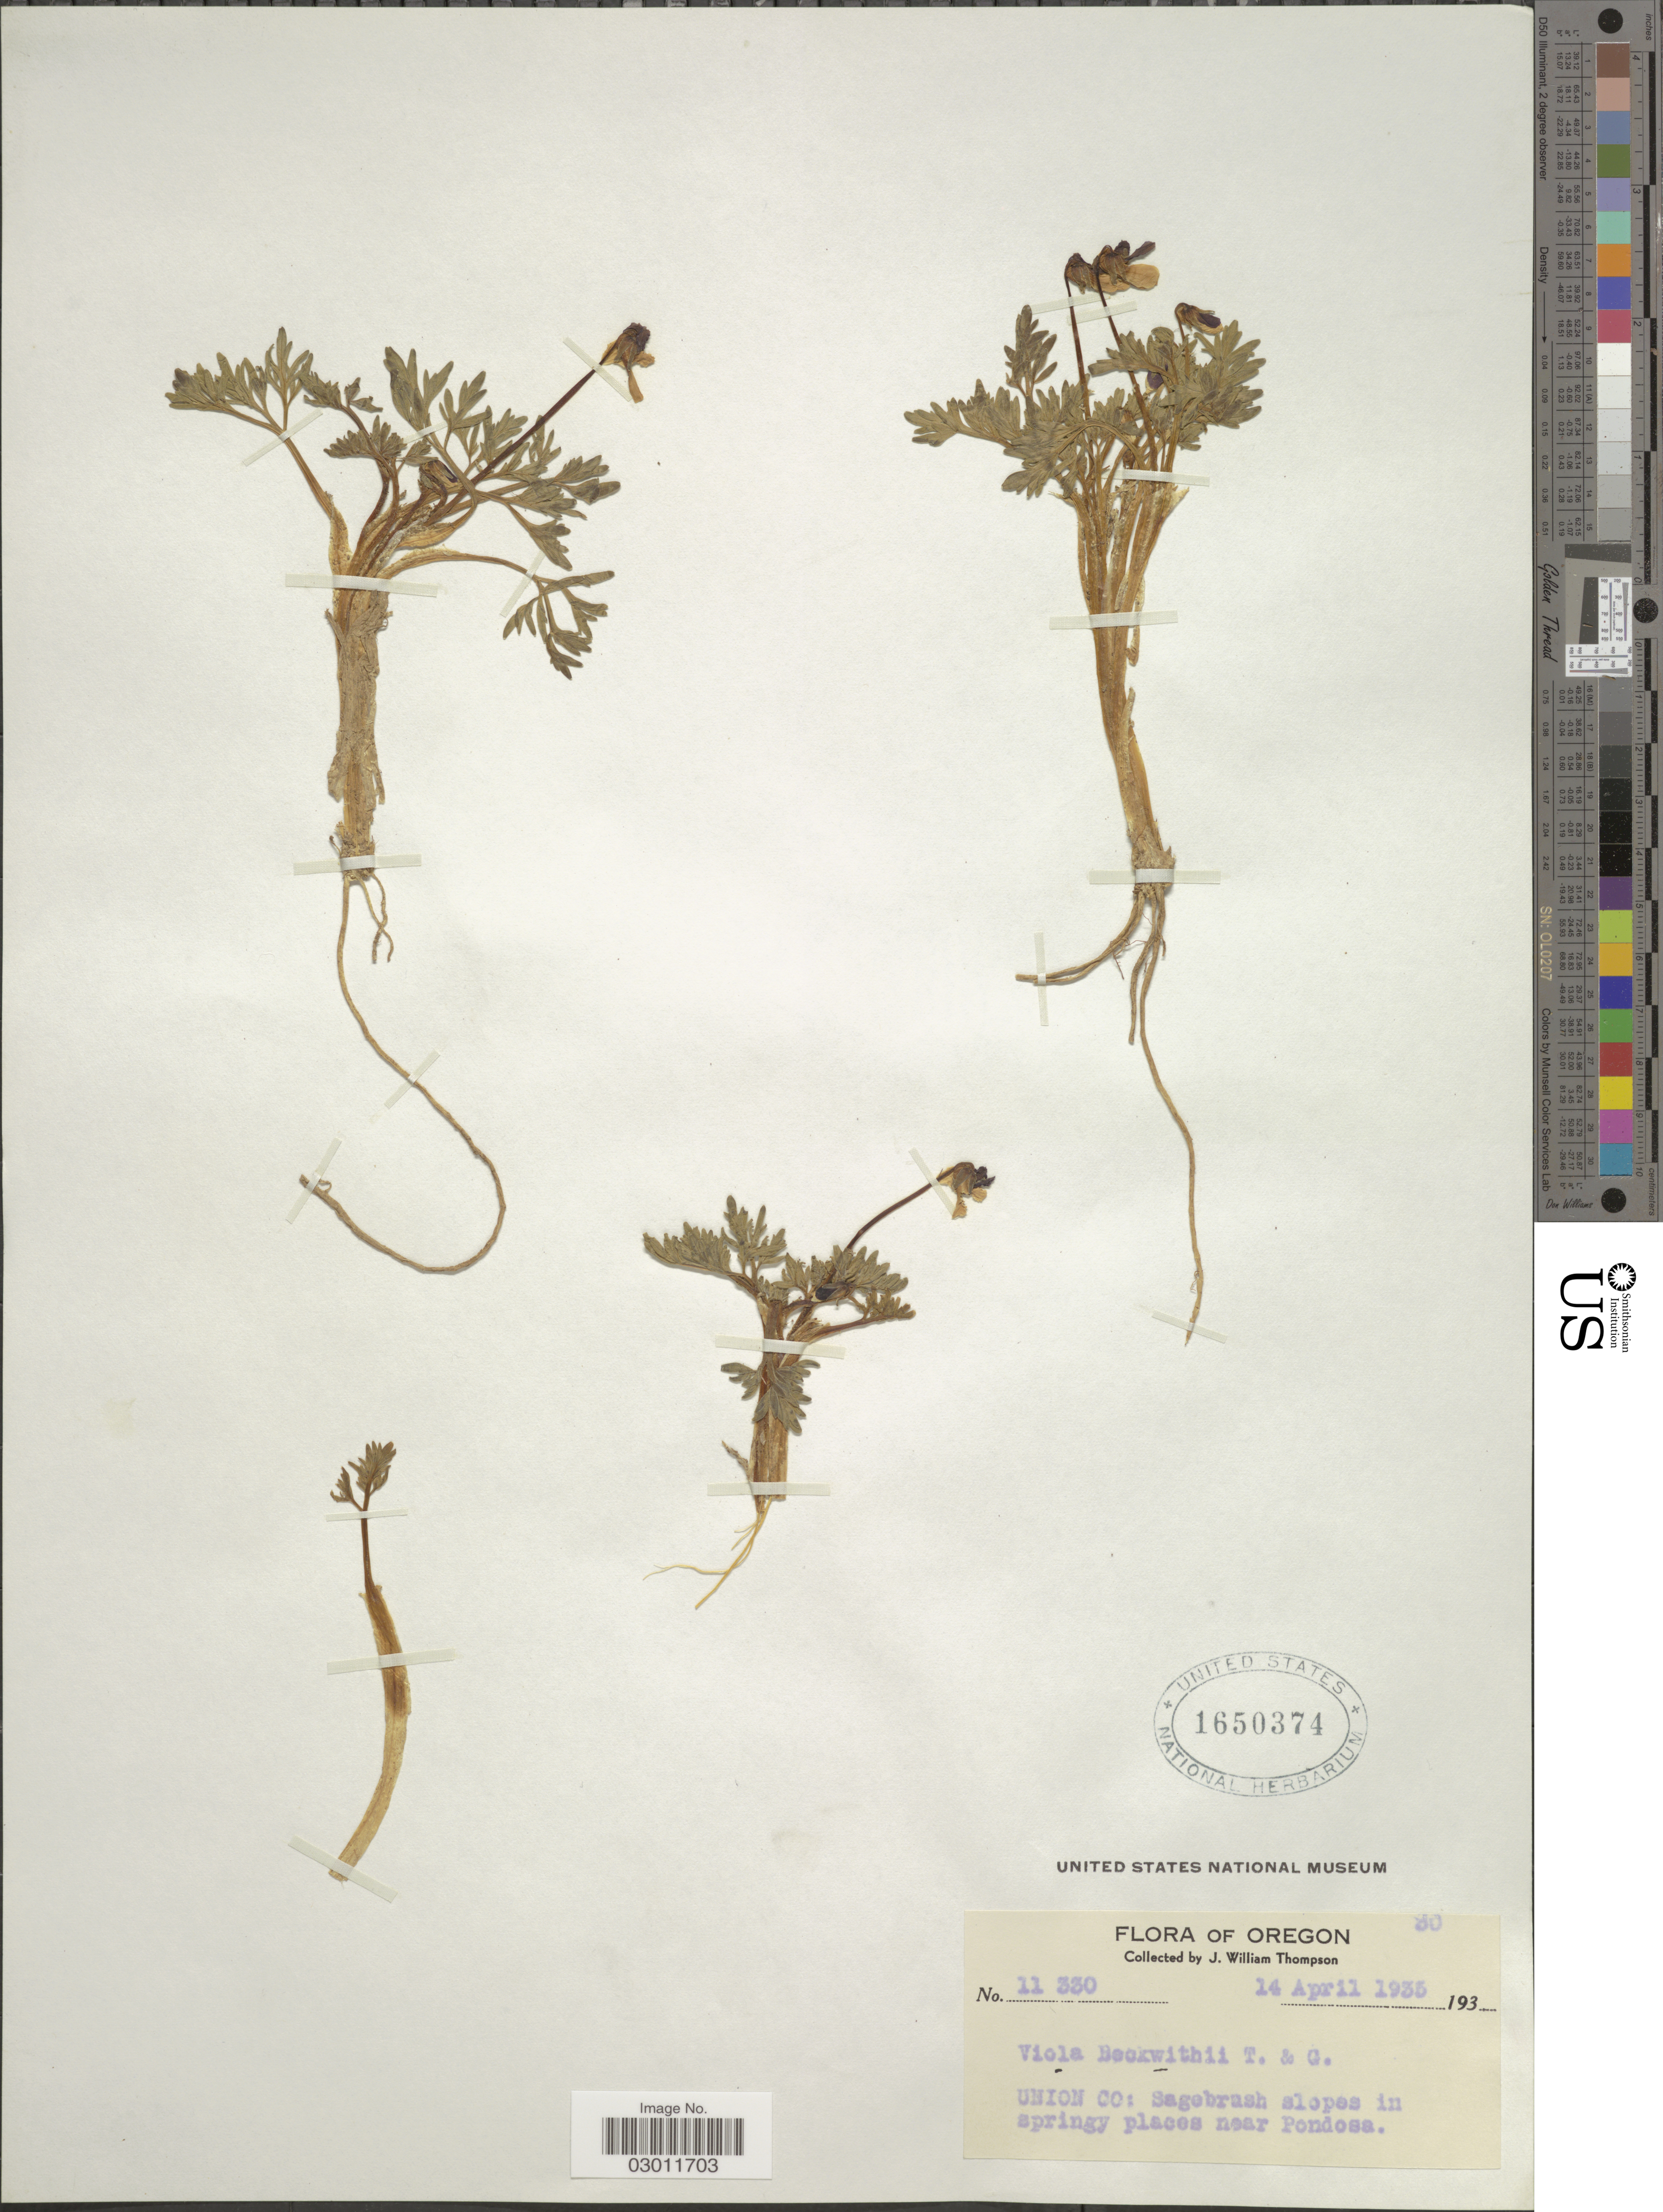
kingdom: Plantae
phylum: Tracheophyta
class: Magnoliopsida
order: Malpighiales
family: Violaceae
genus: Viola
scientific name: Viola beckwithii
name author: Torr.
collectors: J. W. Thompson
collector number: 11330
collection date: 1935-04-14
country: United States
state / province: Oregon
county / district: Union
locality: Union Co: Sagebrush slopes in springy places near Pondosa.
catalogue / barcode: US 1650374